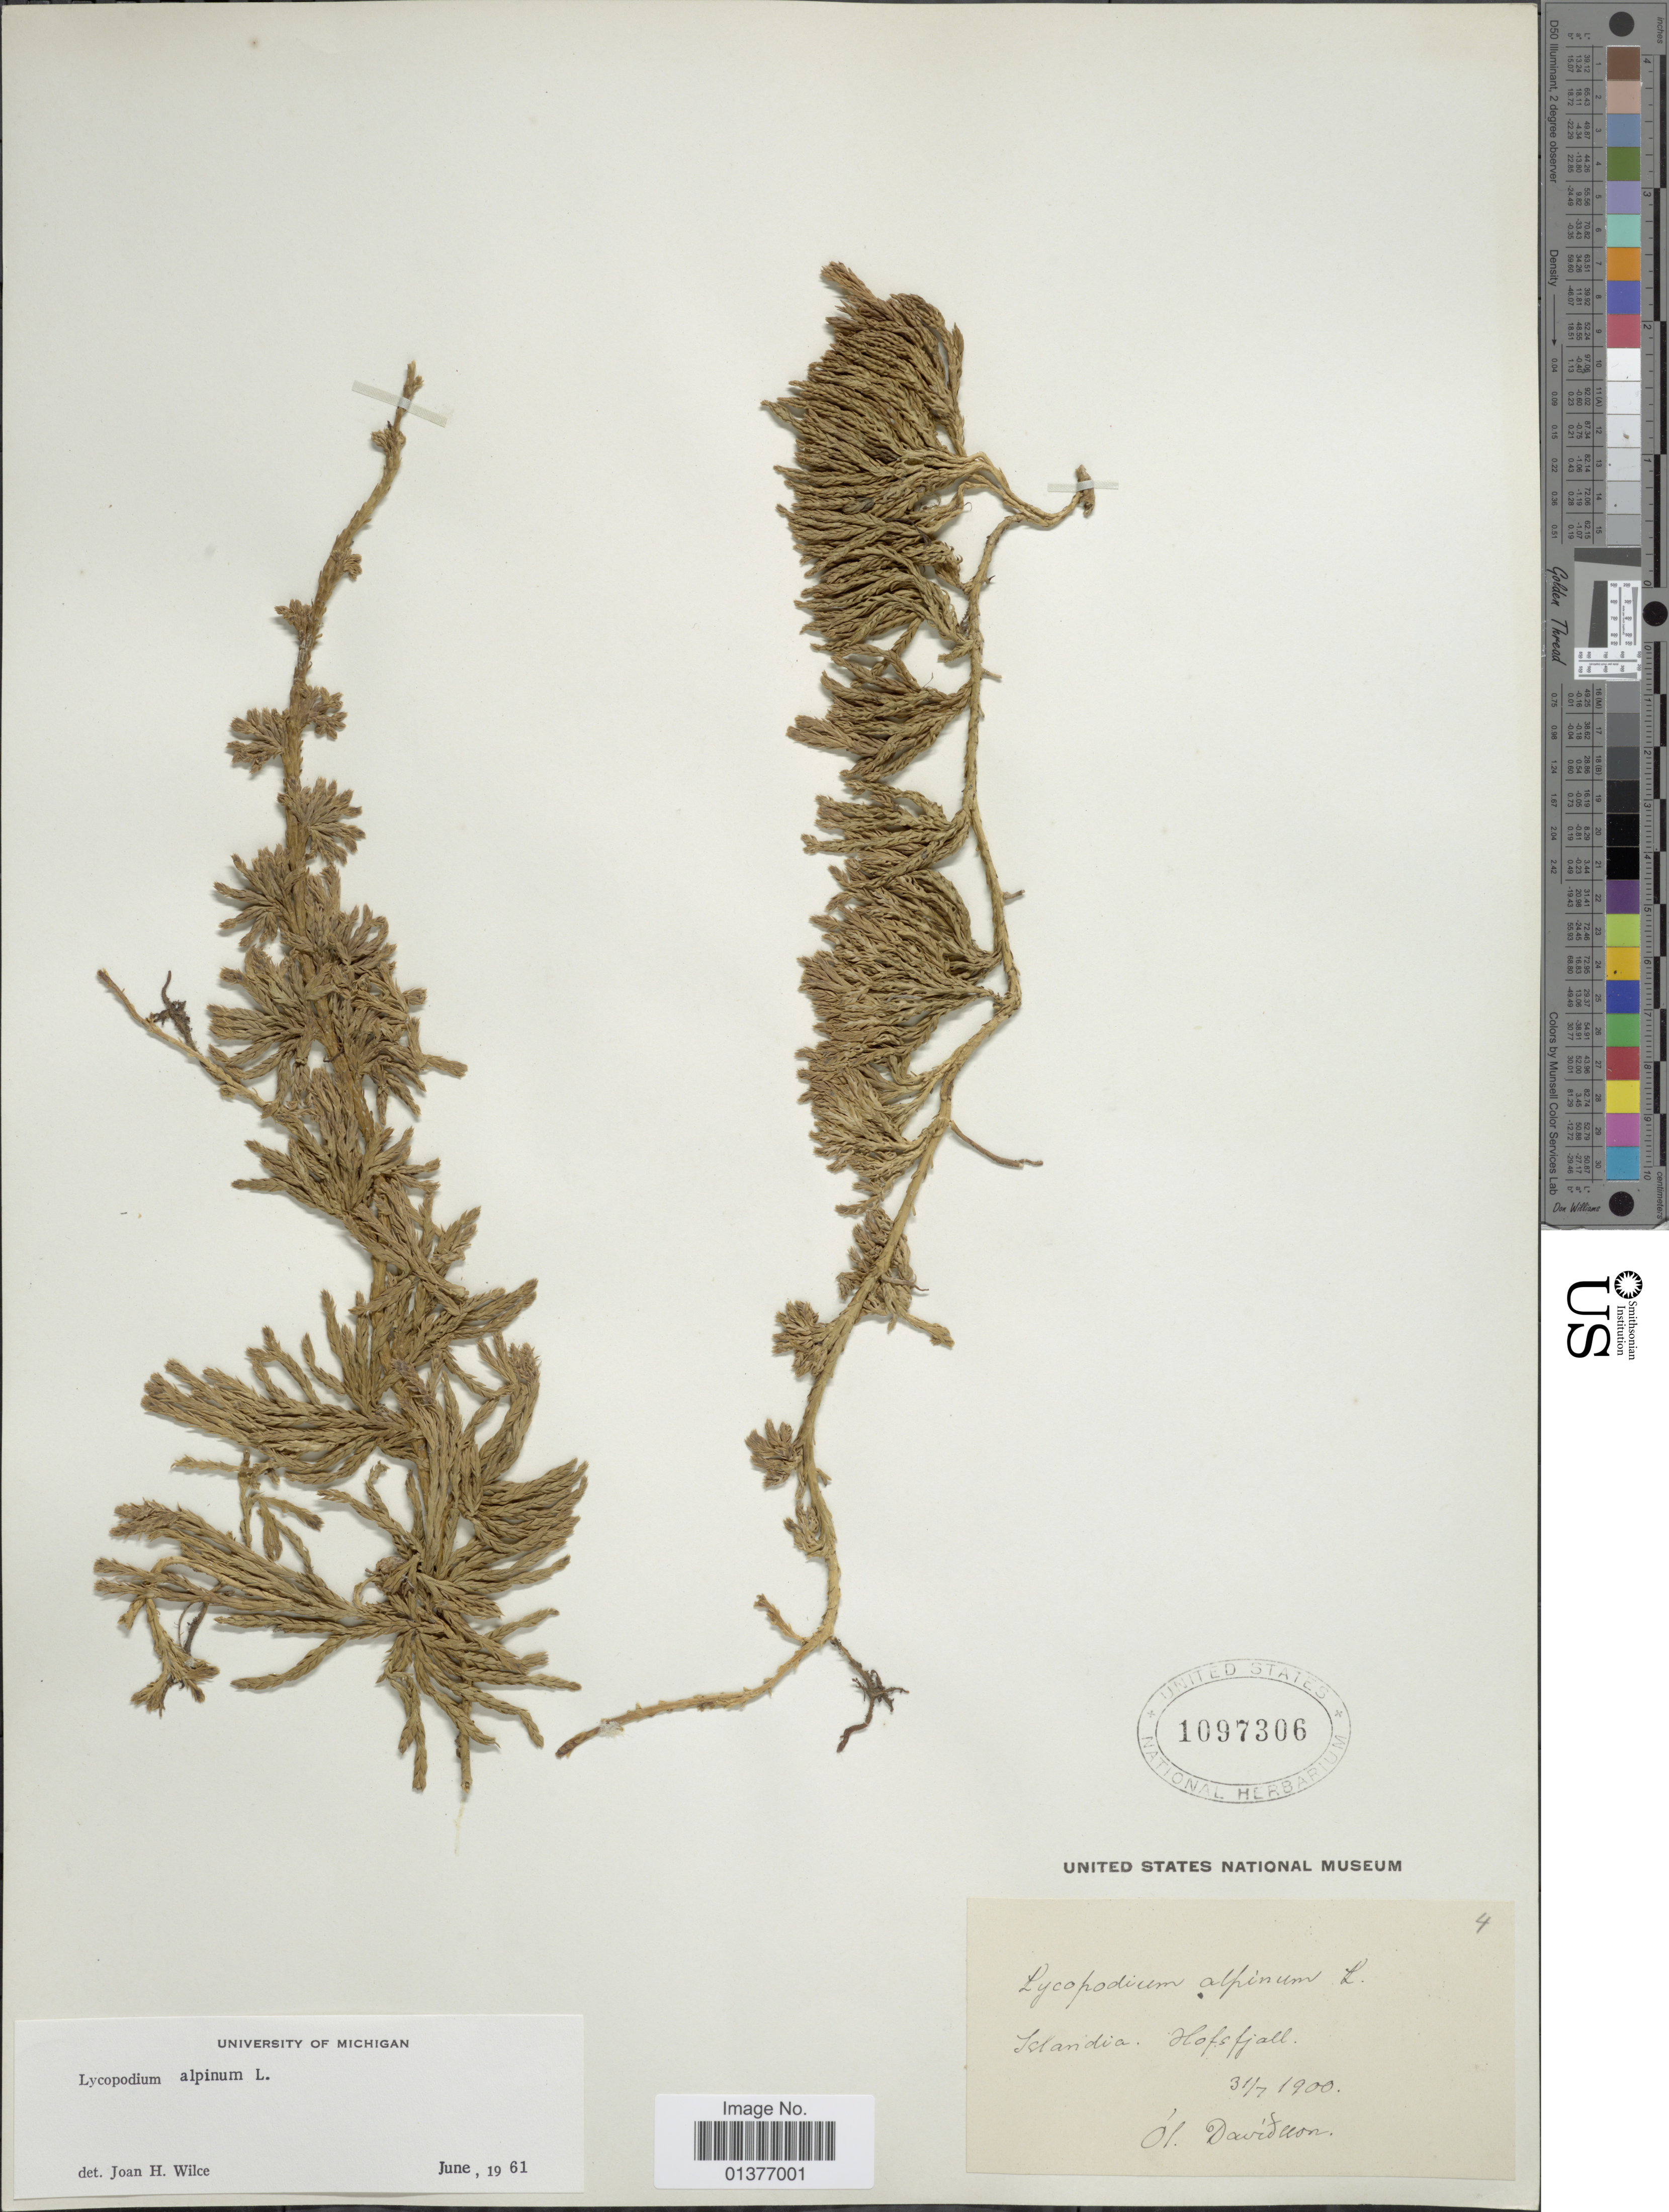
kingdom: Plantae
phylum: Tracheophyta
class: Lycopodiopsida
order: Lycopodiales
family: Lycopodiaceae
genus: Diphasiastrum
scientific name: Diphasiastrum alpinum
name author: (L.) Holub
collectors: I. Davidsson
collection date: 1900-07-31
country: Iceland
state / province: Eastern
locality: Islandia: Hofsfjall.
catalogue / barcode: US 1097306